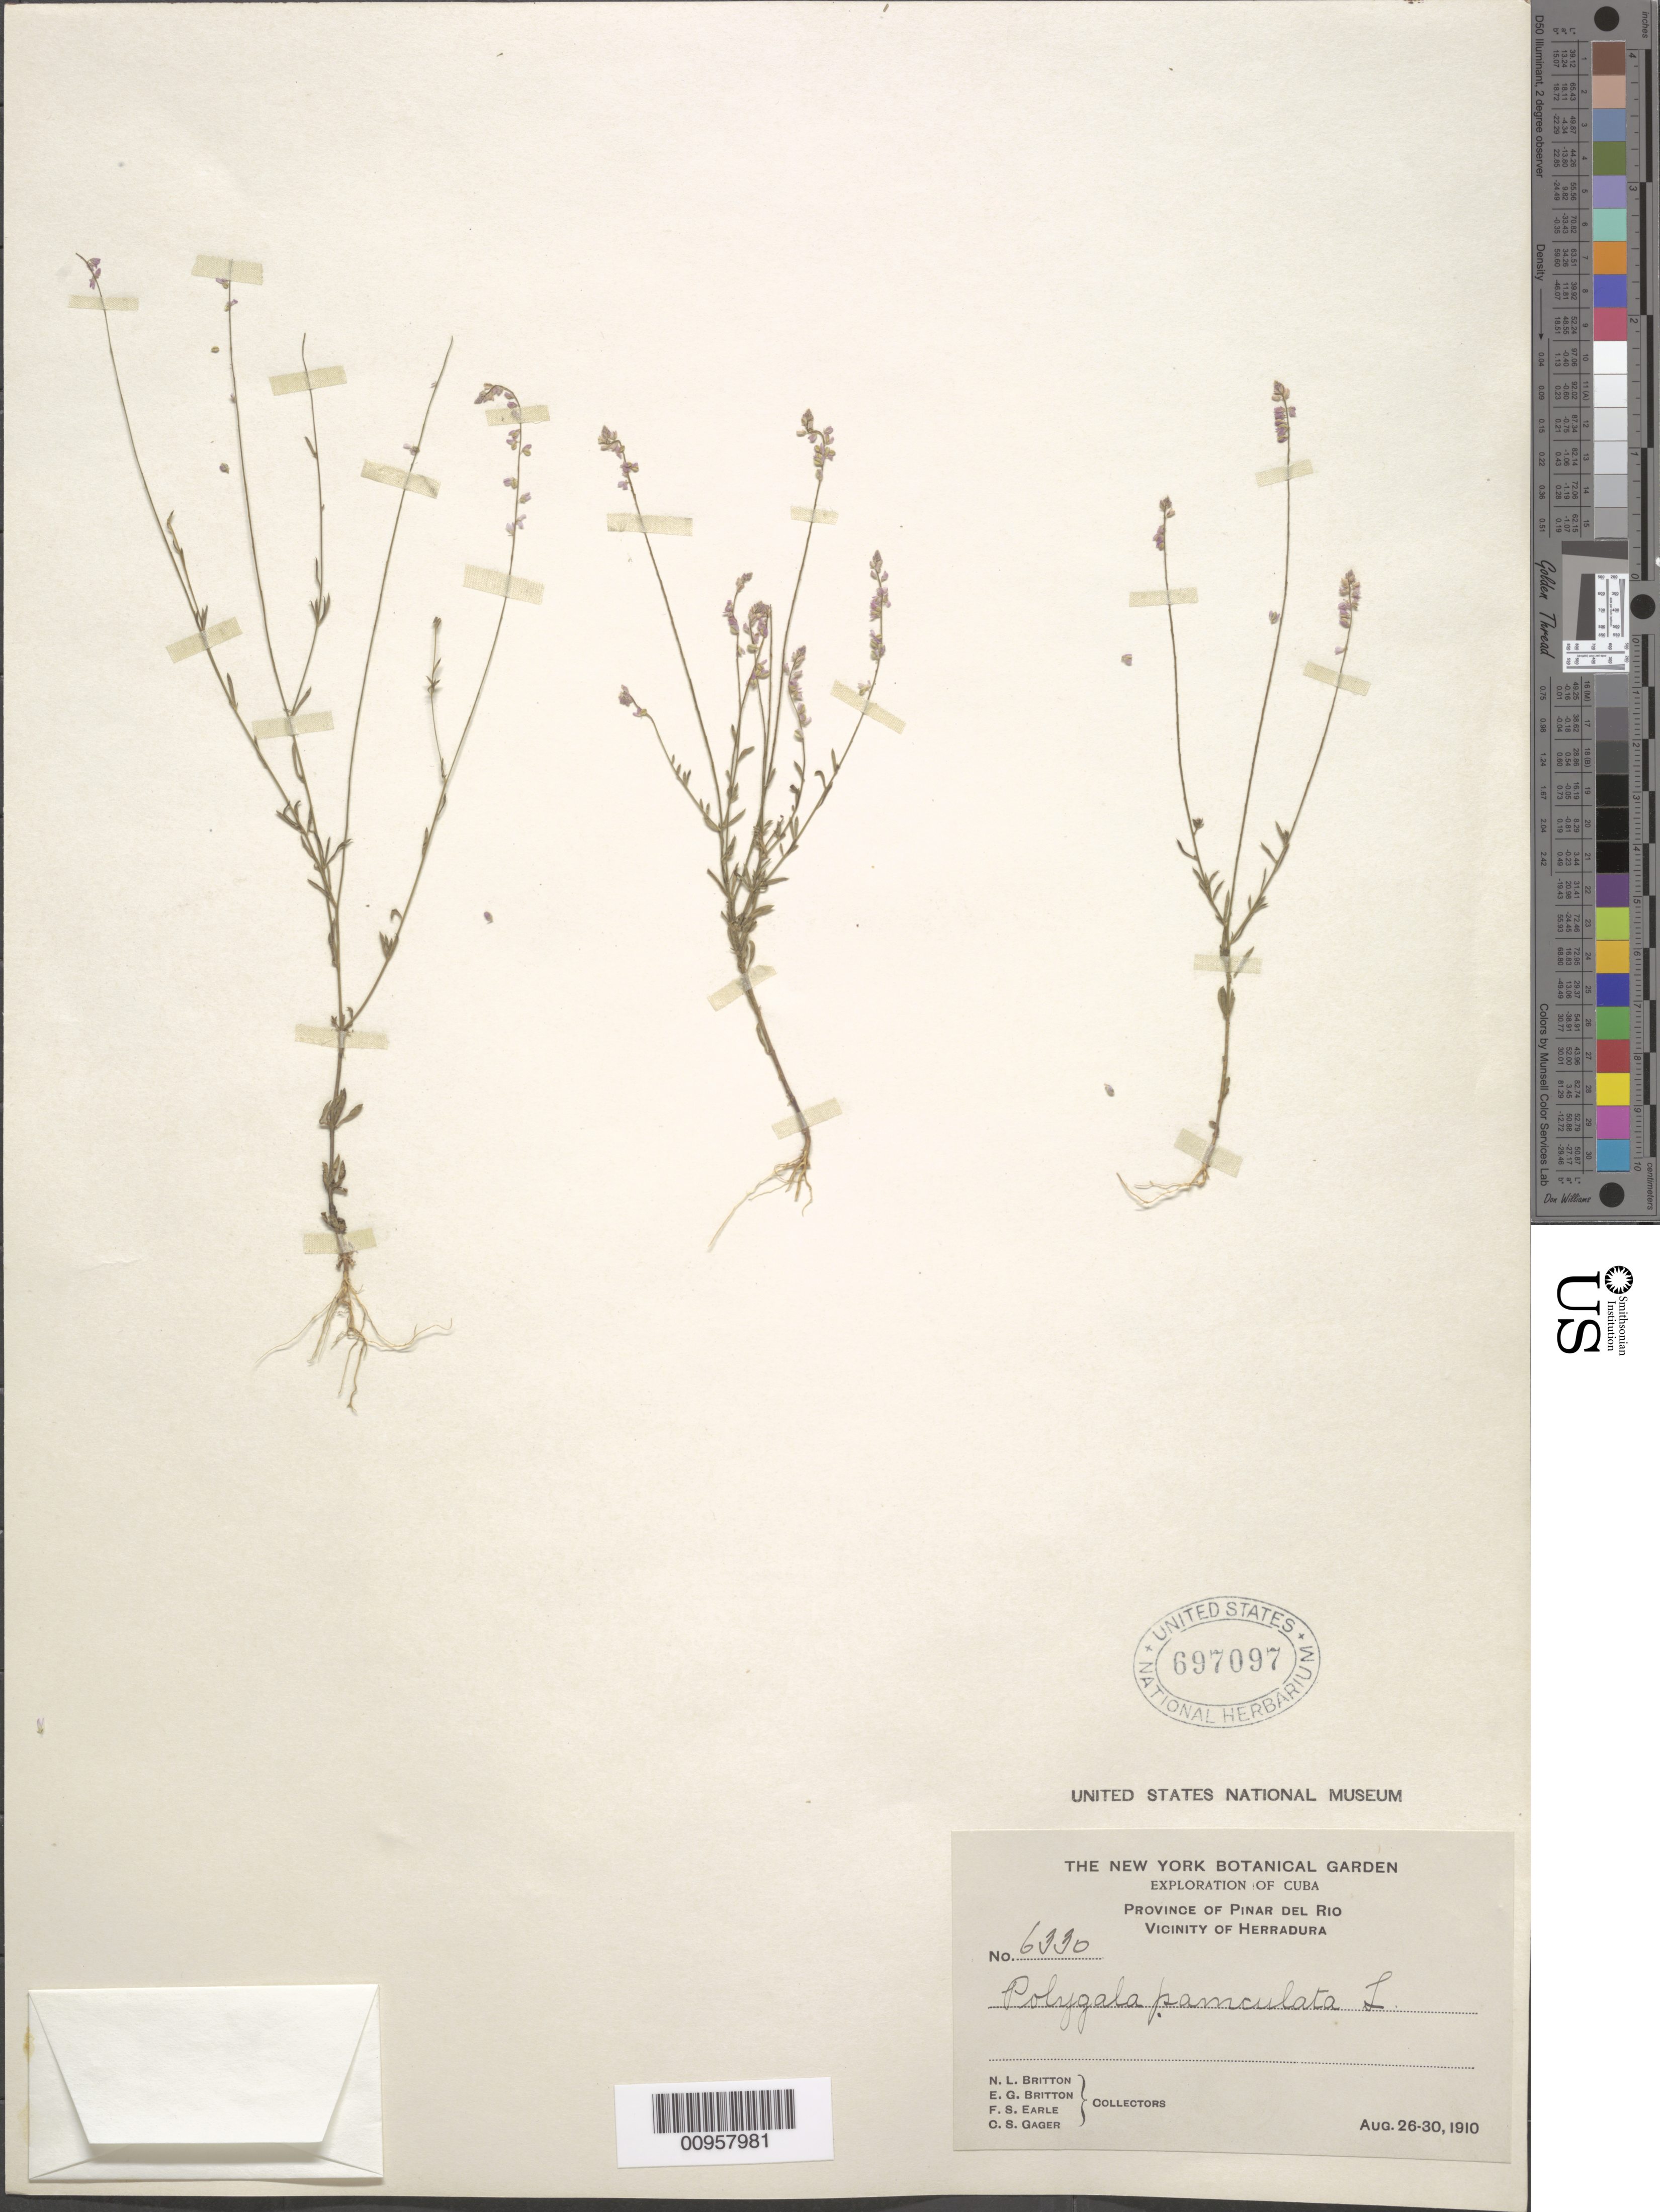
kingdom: Plantae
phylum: Tracheophyta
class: Magnoliopsida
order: Fabales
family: Polygalaceae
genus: Polygala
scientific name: Polygala paniculata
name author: L.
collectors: N. Britton, E. G. Britton, F. S. Earle & C. Gager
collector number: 6330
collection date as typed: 26 Aug 1910 to 30 Aug 1910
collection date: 1910-08-26/1910-08-30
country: Cuba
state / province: Pinar del Cuba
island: Cuba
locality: Vicinity of Herradura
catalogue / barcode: US 697097